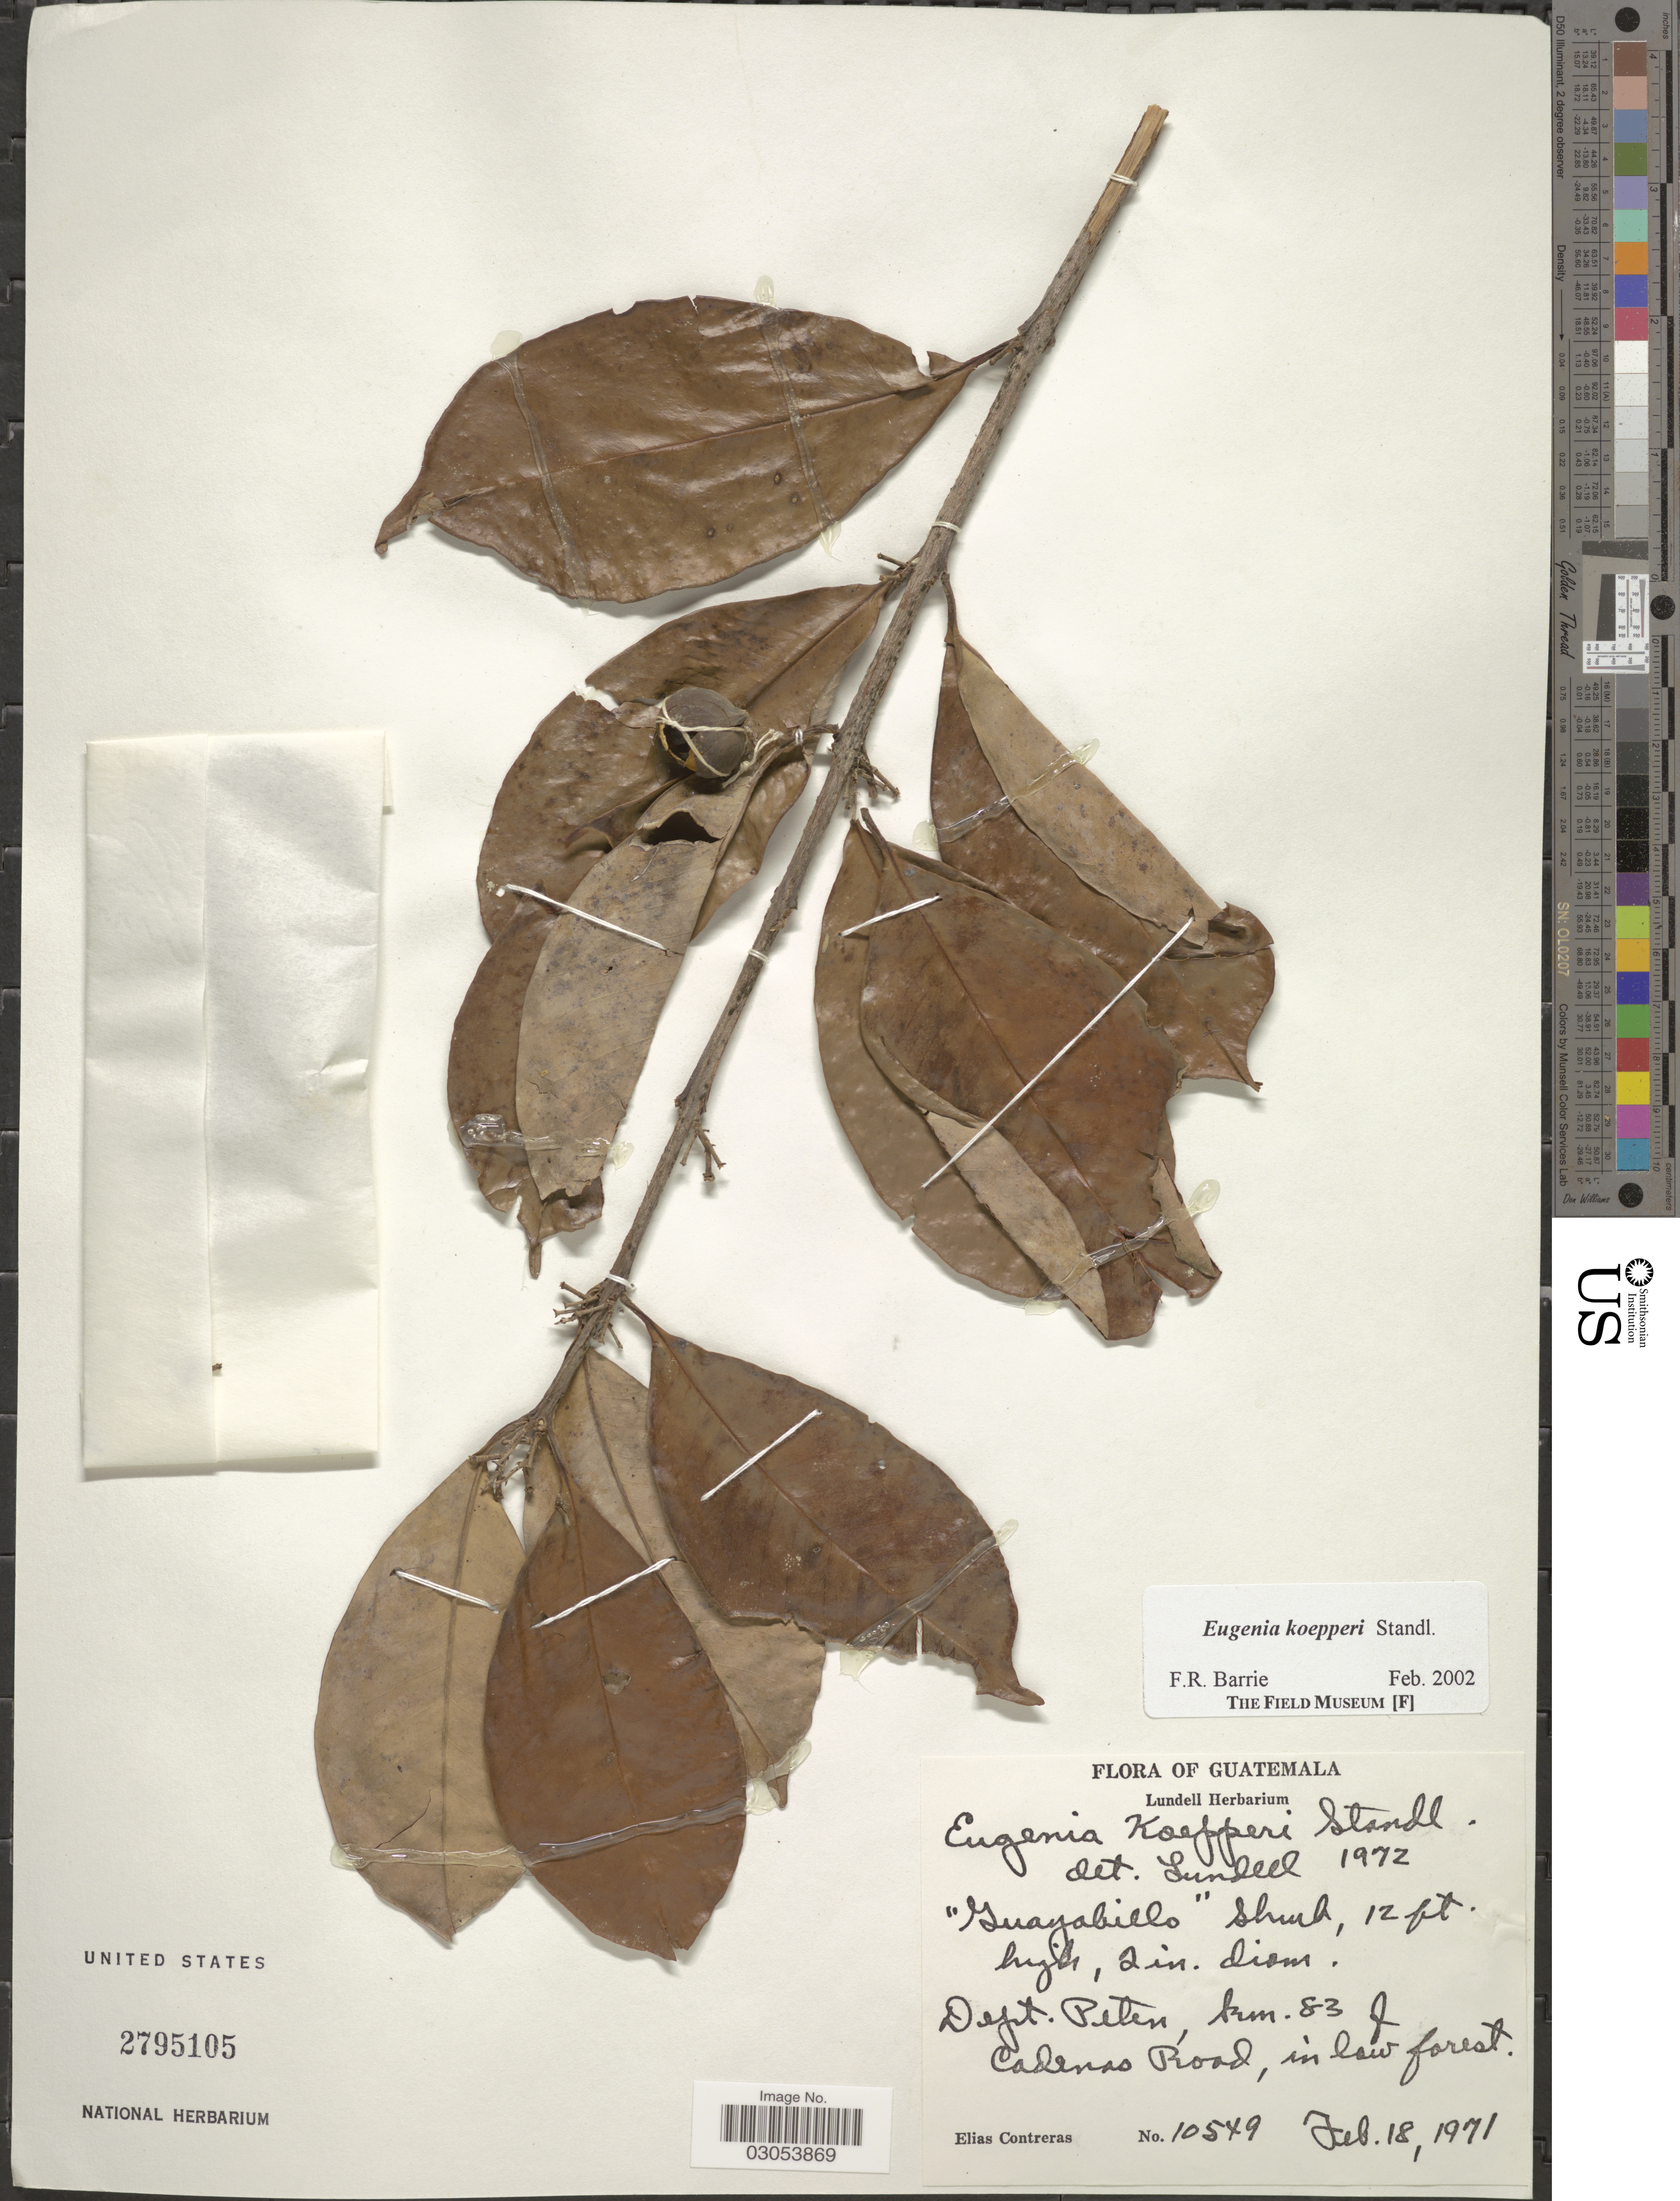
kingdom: Plantae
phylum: Tracheophyta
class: Magnoliopsida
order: Myrtales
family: Myrtaceae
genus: Eugenia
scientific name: Eugenia koepperi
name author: Standl. in Yunck.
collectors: E. Contreras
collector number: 10549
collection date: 1971-02-18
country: Guatemala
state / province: El Petén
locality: Dept. Peten, km. 83 of Cadenas Road.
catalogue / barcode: US 2795105